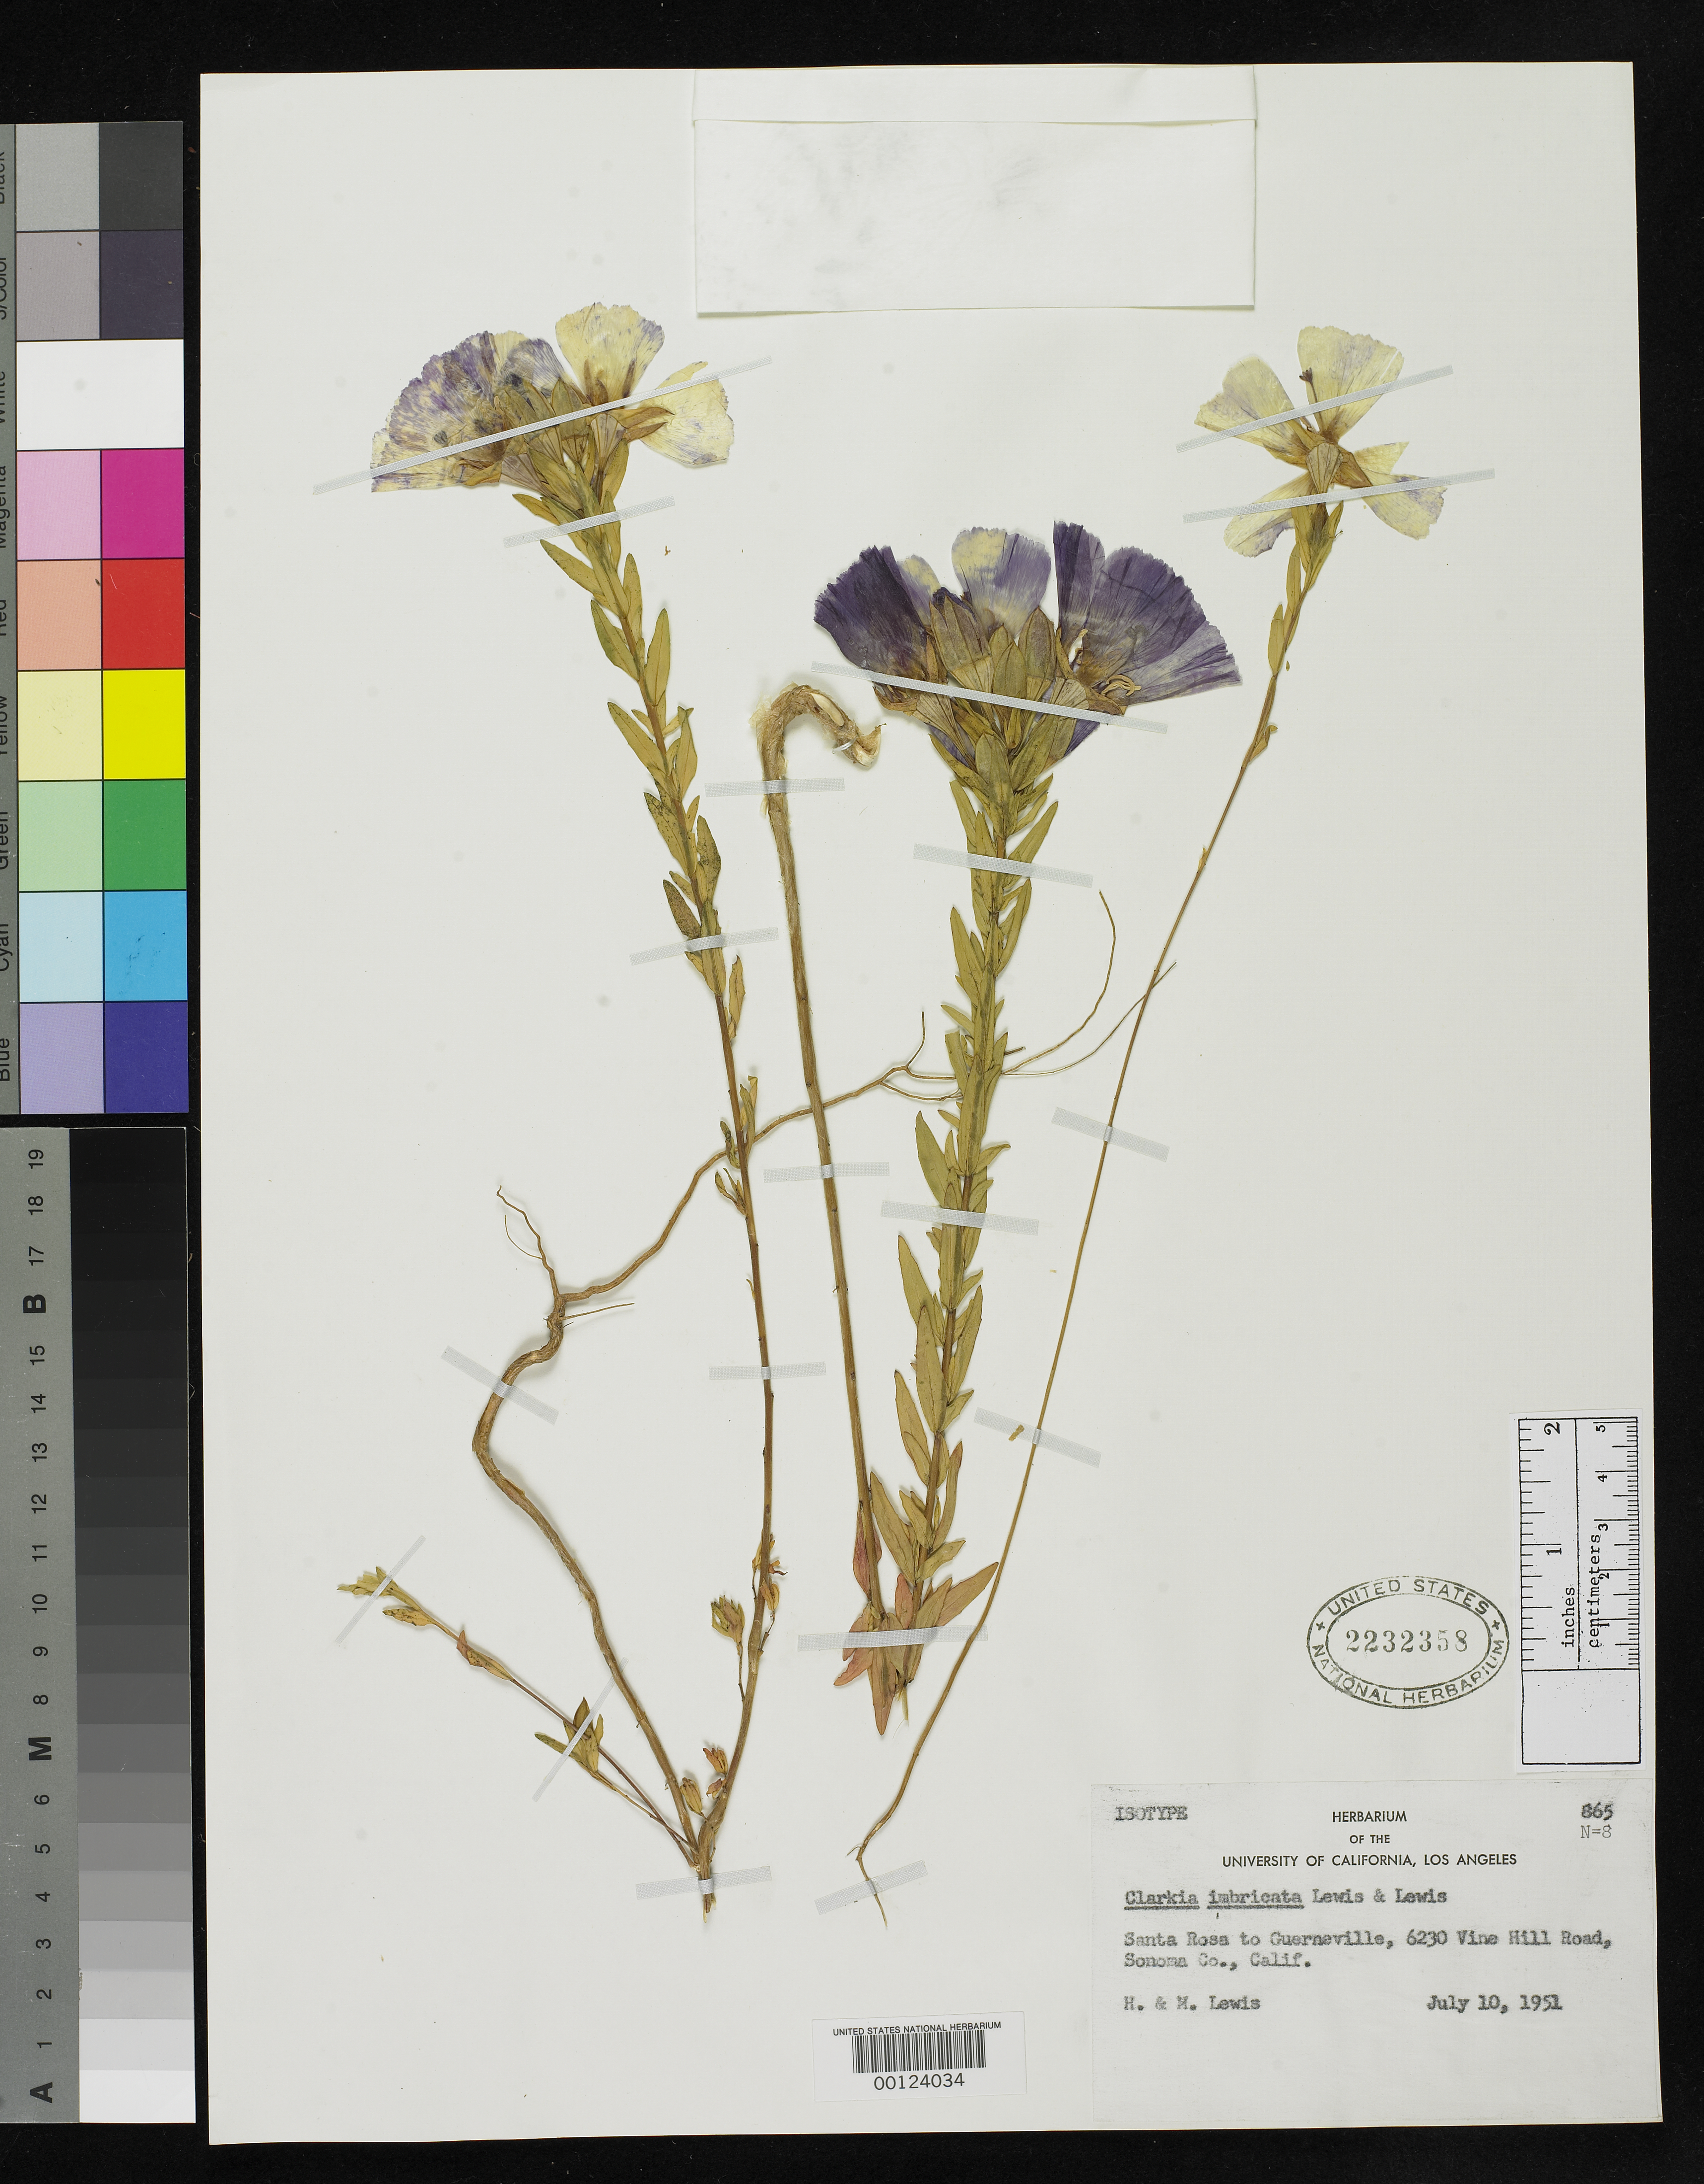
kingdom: Plantae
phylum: Tracheophyta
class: Magnoliopsida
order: Myrtales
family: Onagraceae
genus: Clarkia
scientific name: Clarkia imbricata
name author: F. H. Lewis & M.E. Lewis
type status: Isotype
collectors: F. H. Lewis & M. E. Lewis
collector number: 865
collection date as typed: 10 Jul 1951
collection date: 1951-07-10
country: United States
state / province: California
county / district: Sonoma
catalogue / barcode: US 2232358